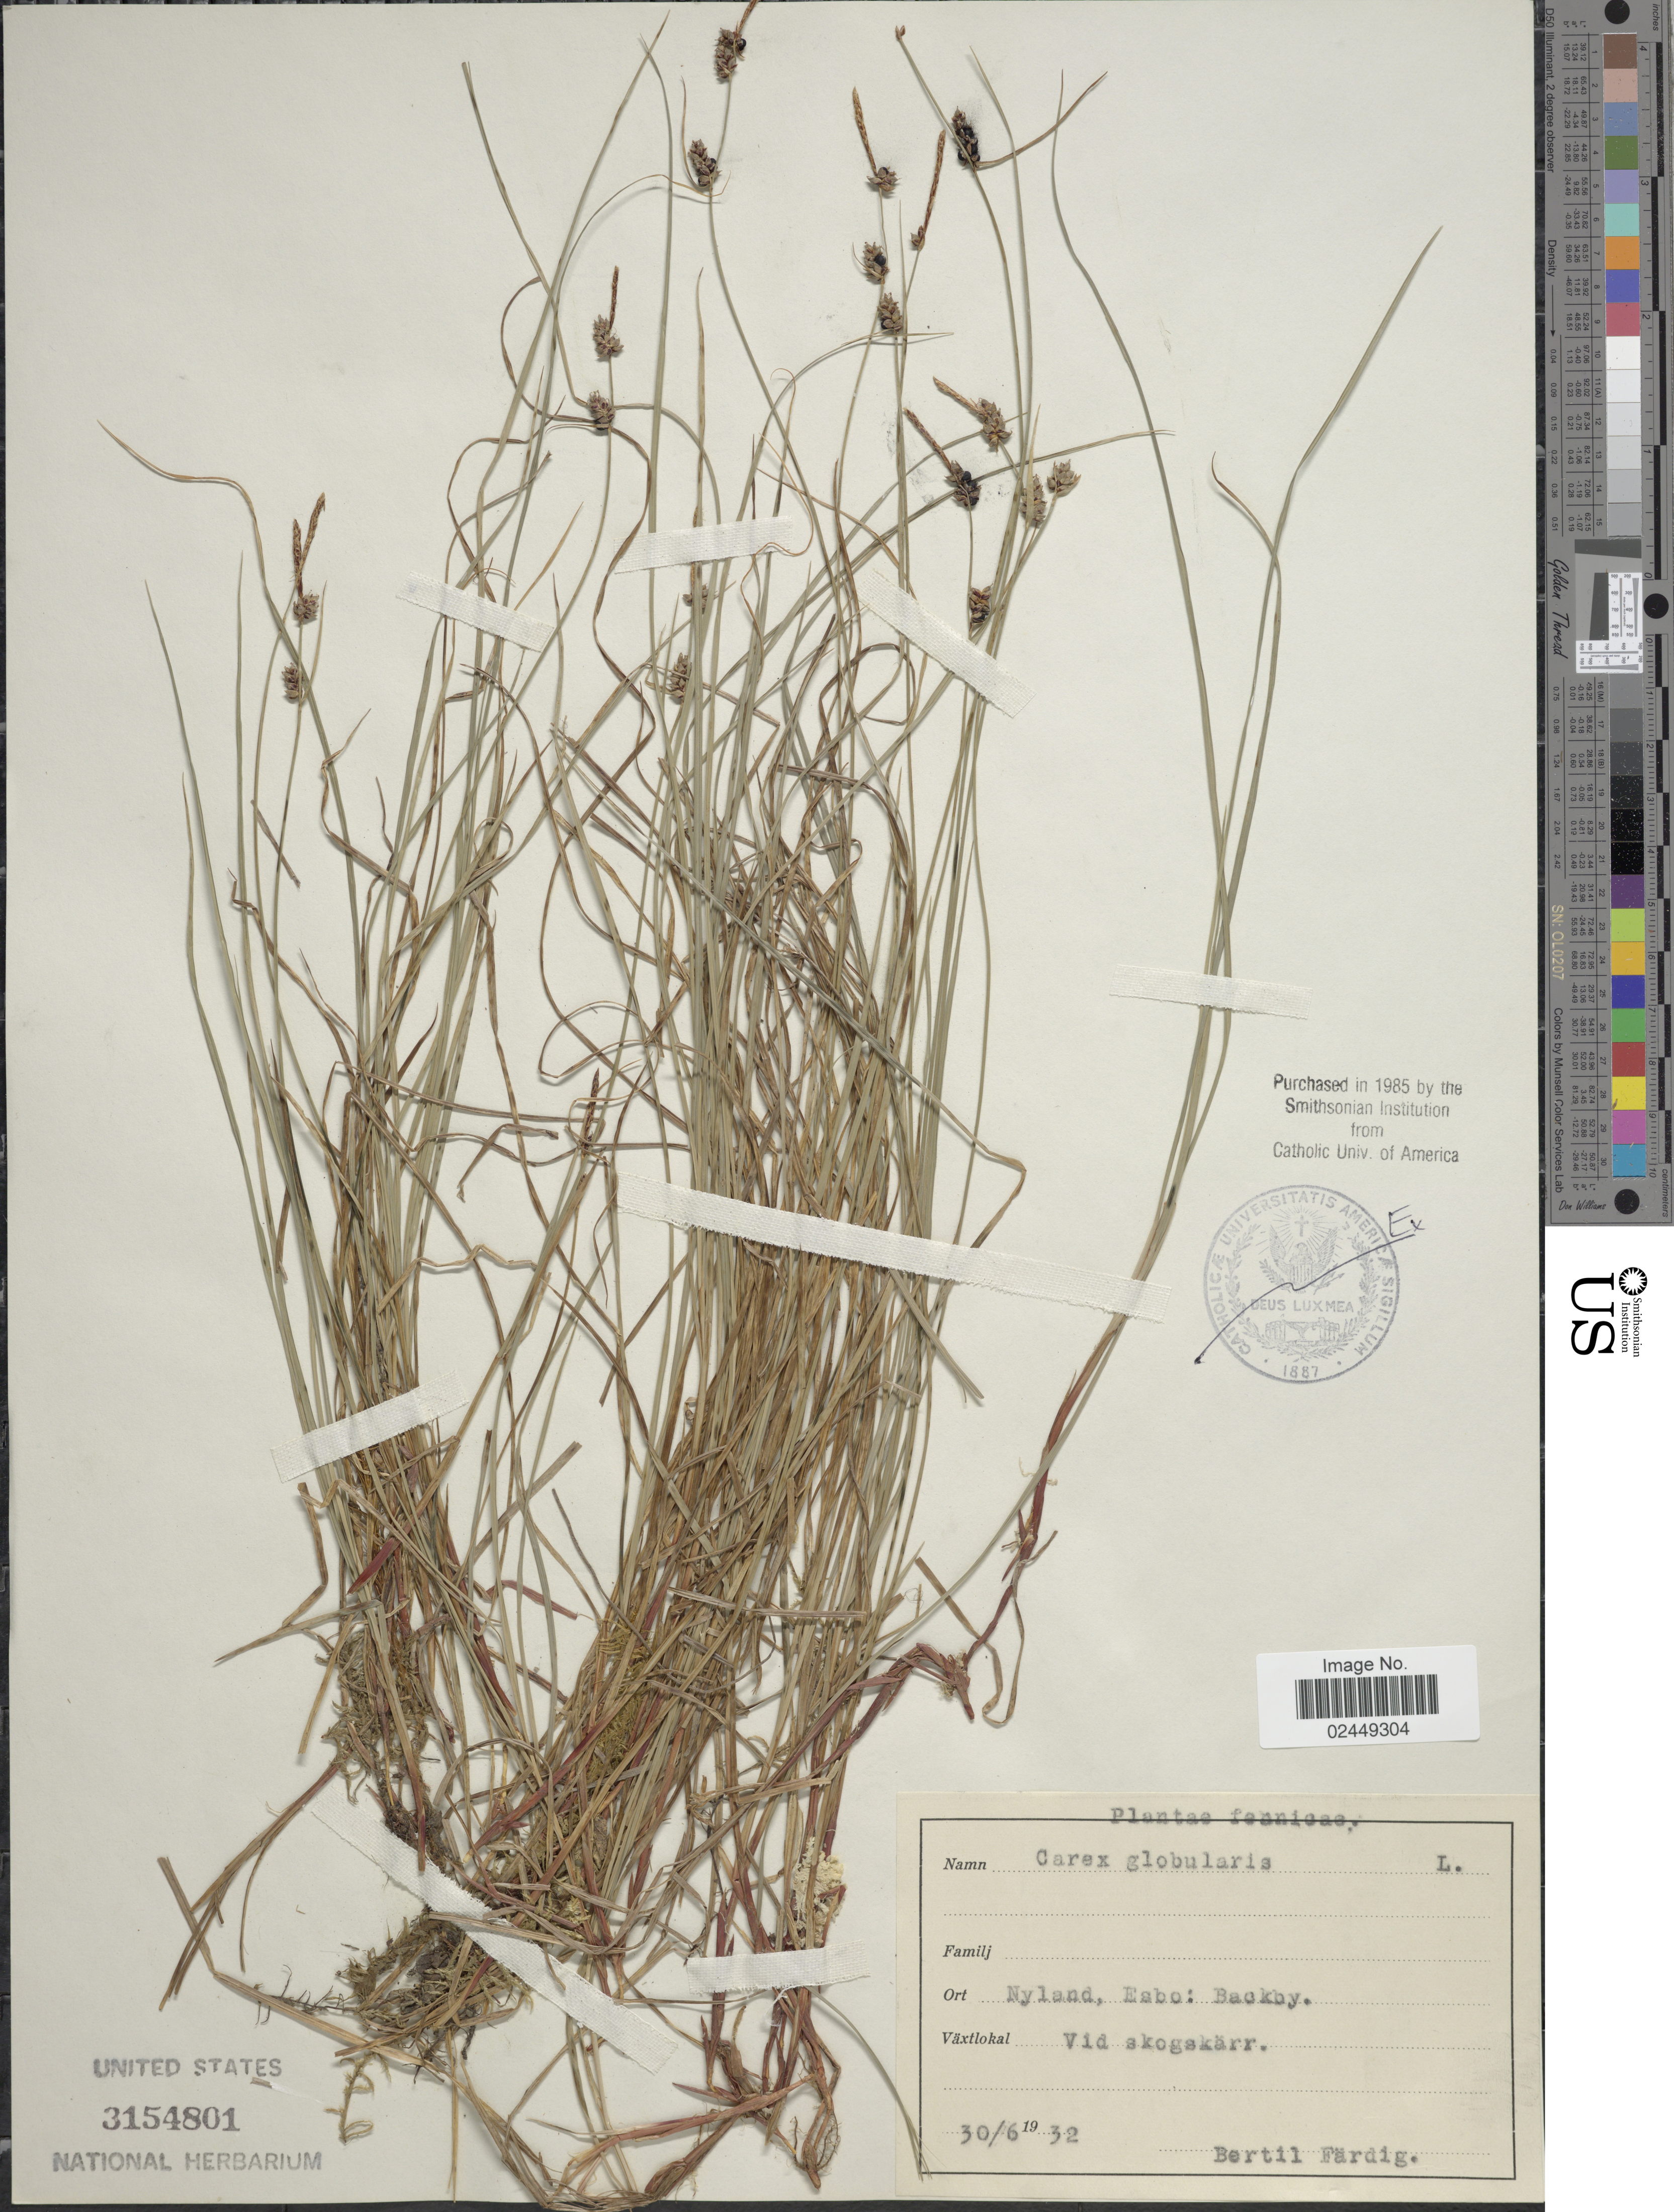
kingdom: Plantae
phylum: Tracheophyta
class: Liliopsida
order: Poales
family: Cyperaceae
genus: Carex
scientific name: Carex globularis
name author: L.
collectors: B. Färdig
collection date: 1932-06-30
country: Finland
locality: Nyland, Esbo: Backby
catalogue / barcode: US 3154801